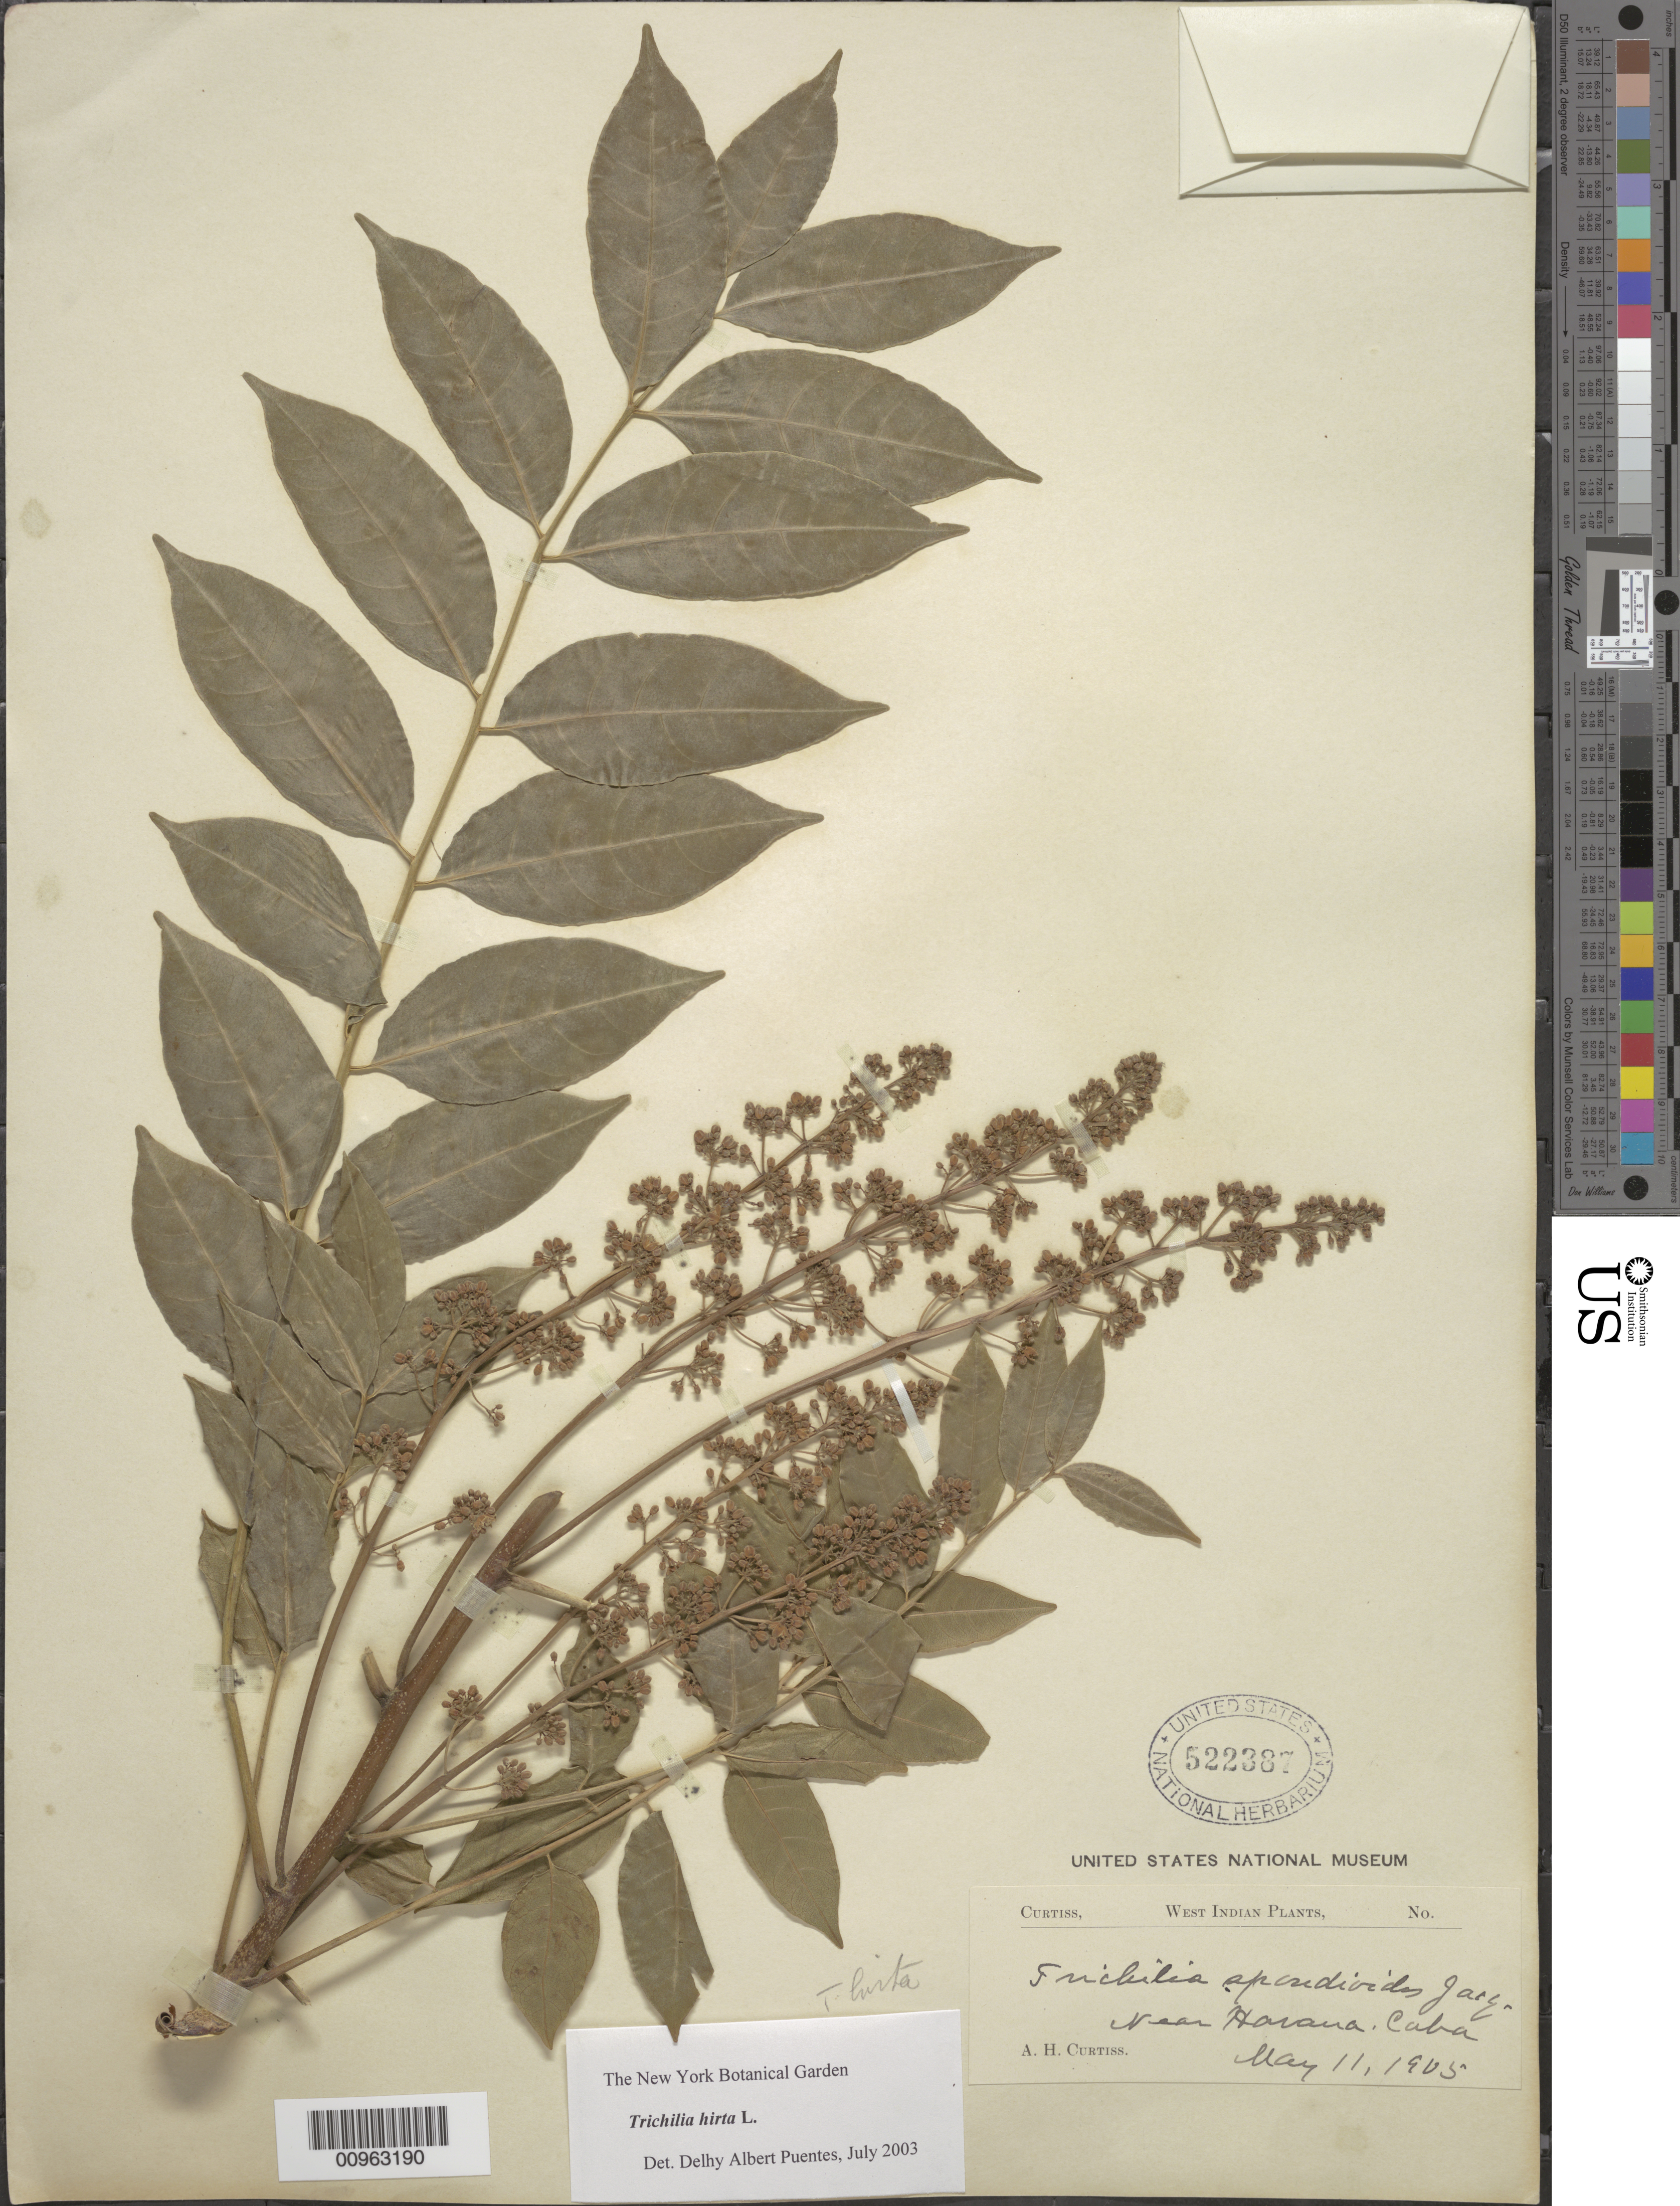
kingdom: Plantae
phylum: Tracheophyta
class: Magnoliopsida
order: Sapindales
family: Meliaceae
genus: Trichilia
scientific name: Trichilia hirta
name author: L.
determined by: Puentes, D. A.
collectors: A. H. Curtiss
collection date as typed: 11 May 1905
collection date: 1905-05-11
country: Cuba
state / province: La Habana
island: Cuba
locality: Near Havana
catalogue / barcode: US 522387